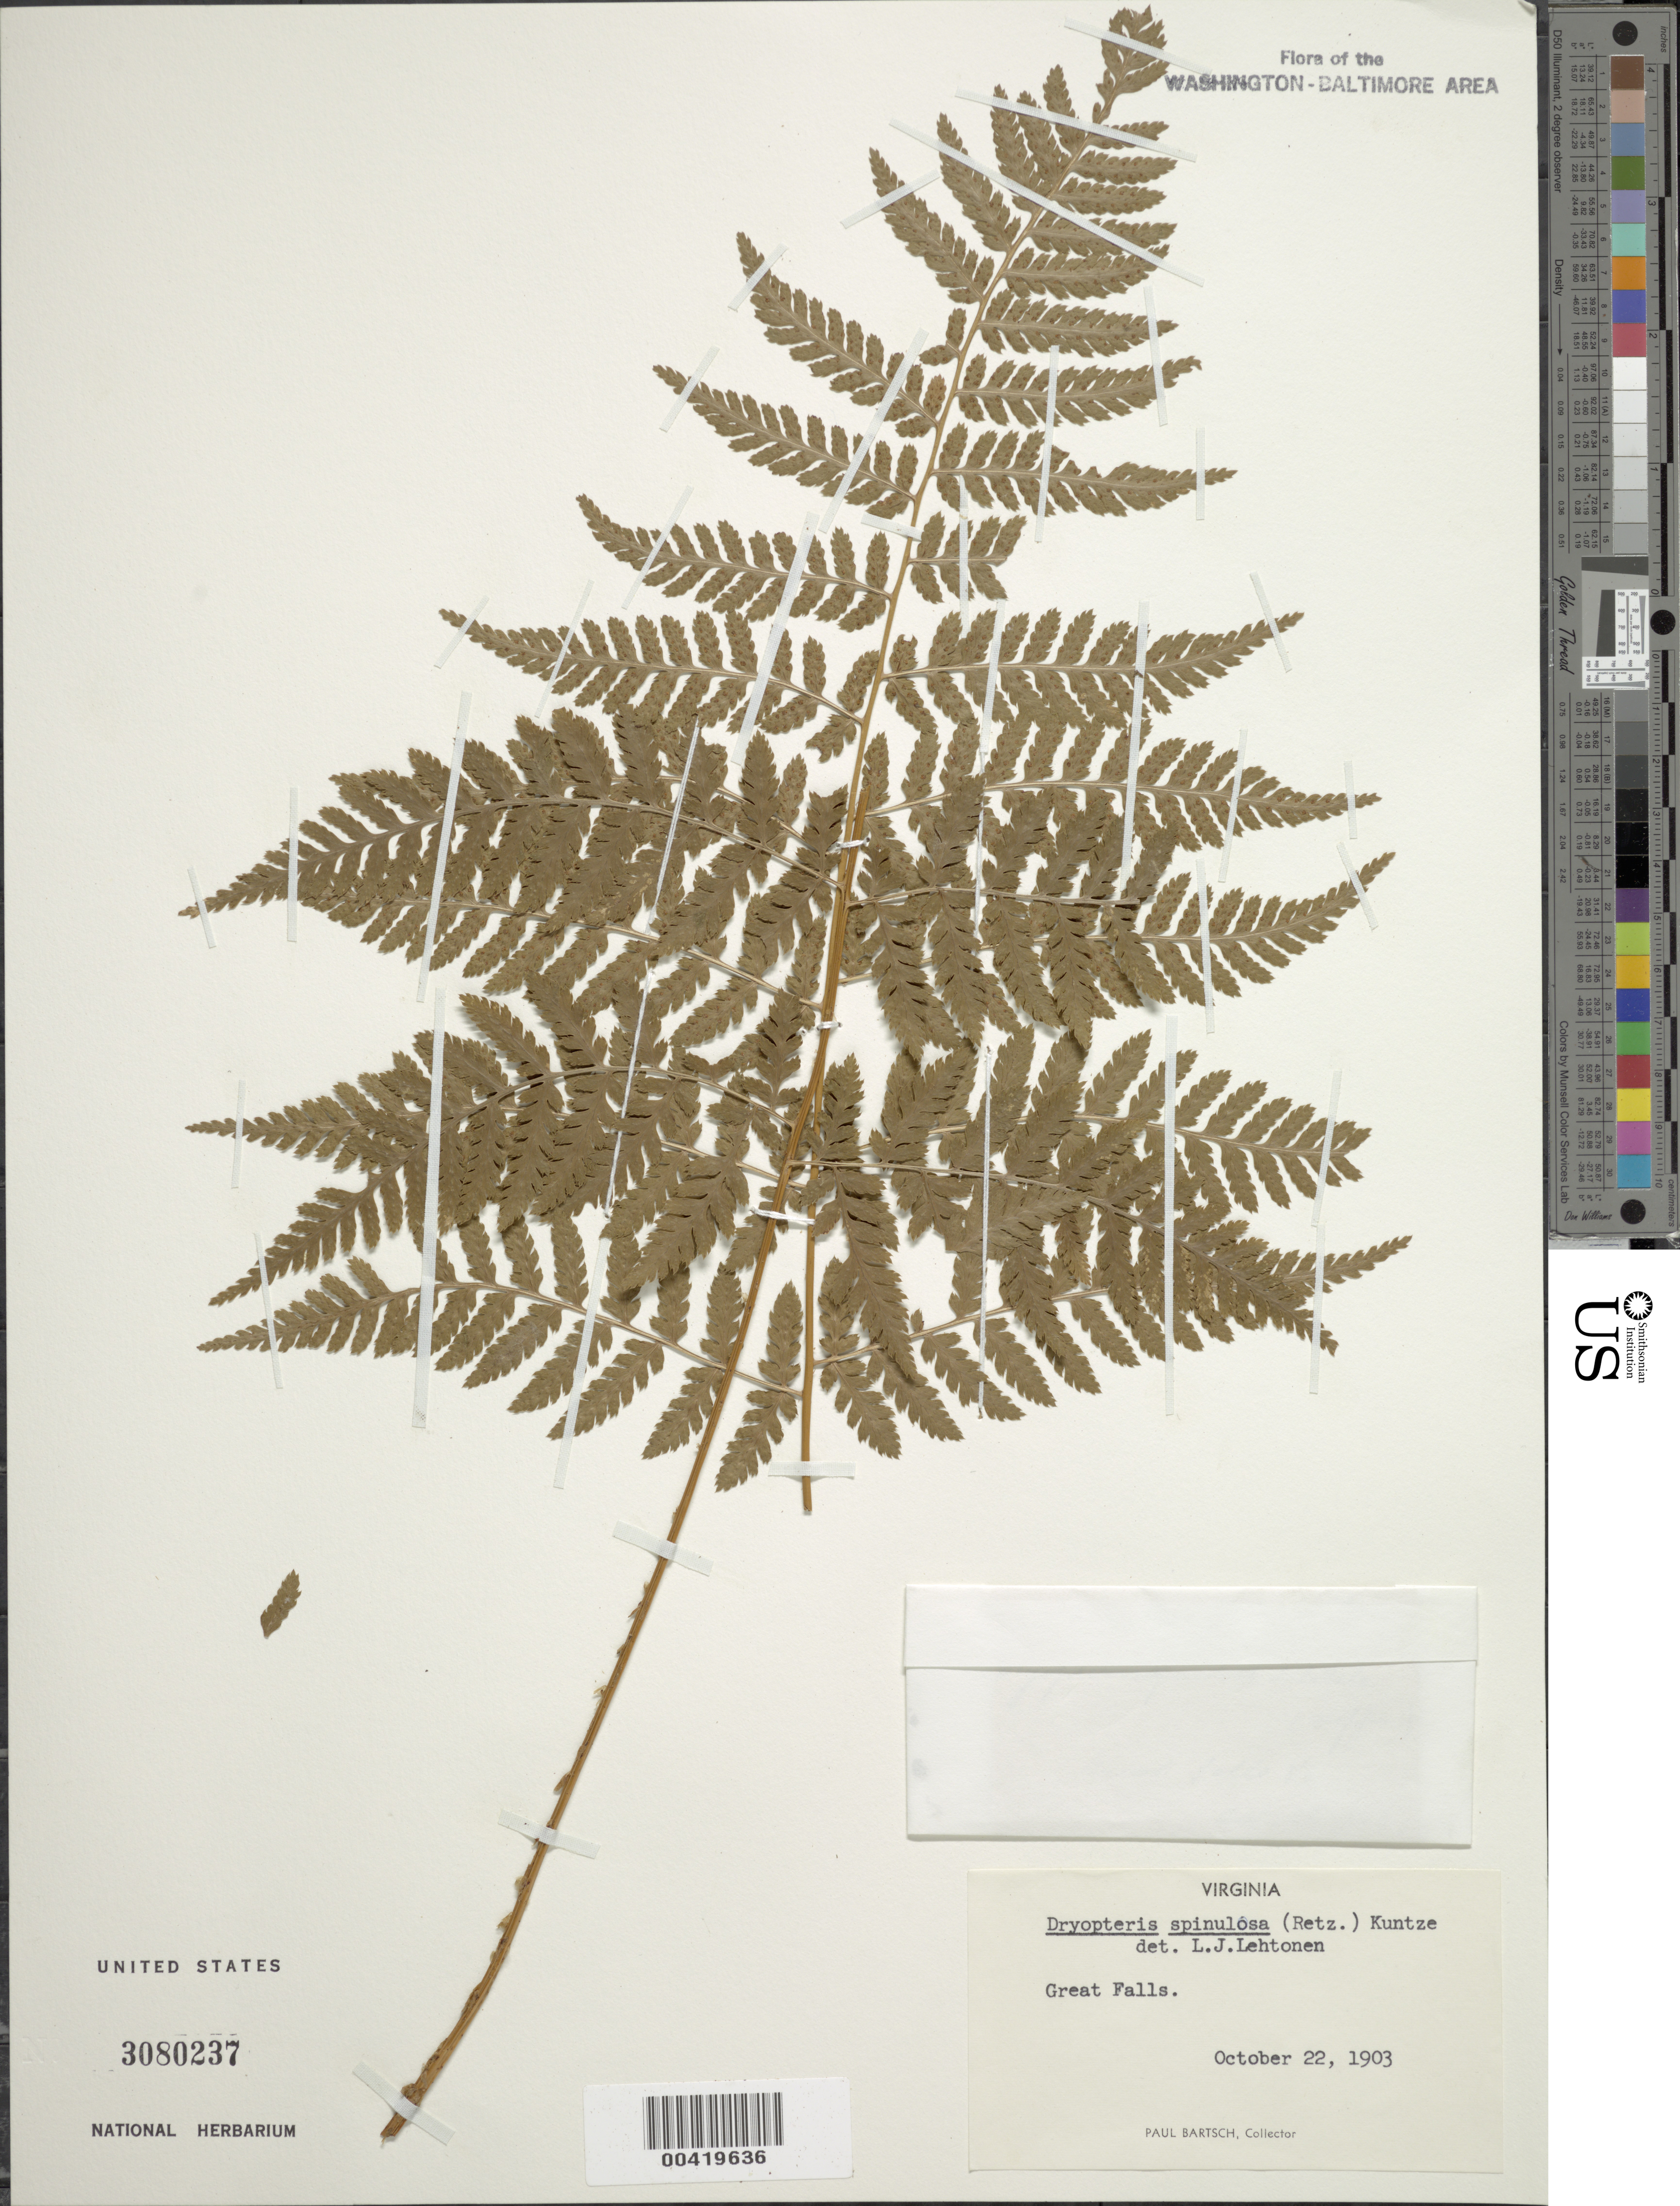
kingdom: Plantae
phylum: Tracheophyta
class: Polypodiopsida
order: Polypodiales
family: Dryopteridaceae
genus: Dryopteris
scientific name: Dryopteris carthusiana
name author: (Villars) H.P. Fuchs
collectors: P. Bartsch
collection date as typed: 22 Oct 1903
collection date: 1903-10-22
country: United States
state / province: Virginia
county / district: Fairfax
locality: Great Falls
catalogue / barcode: US 3080237